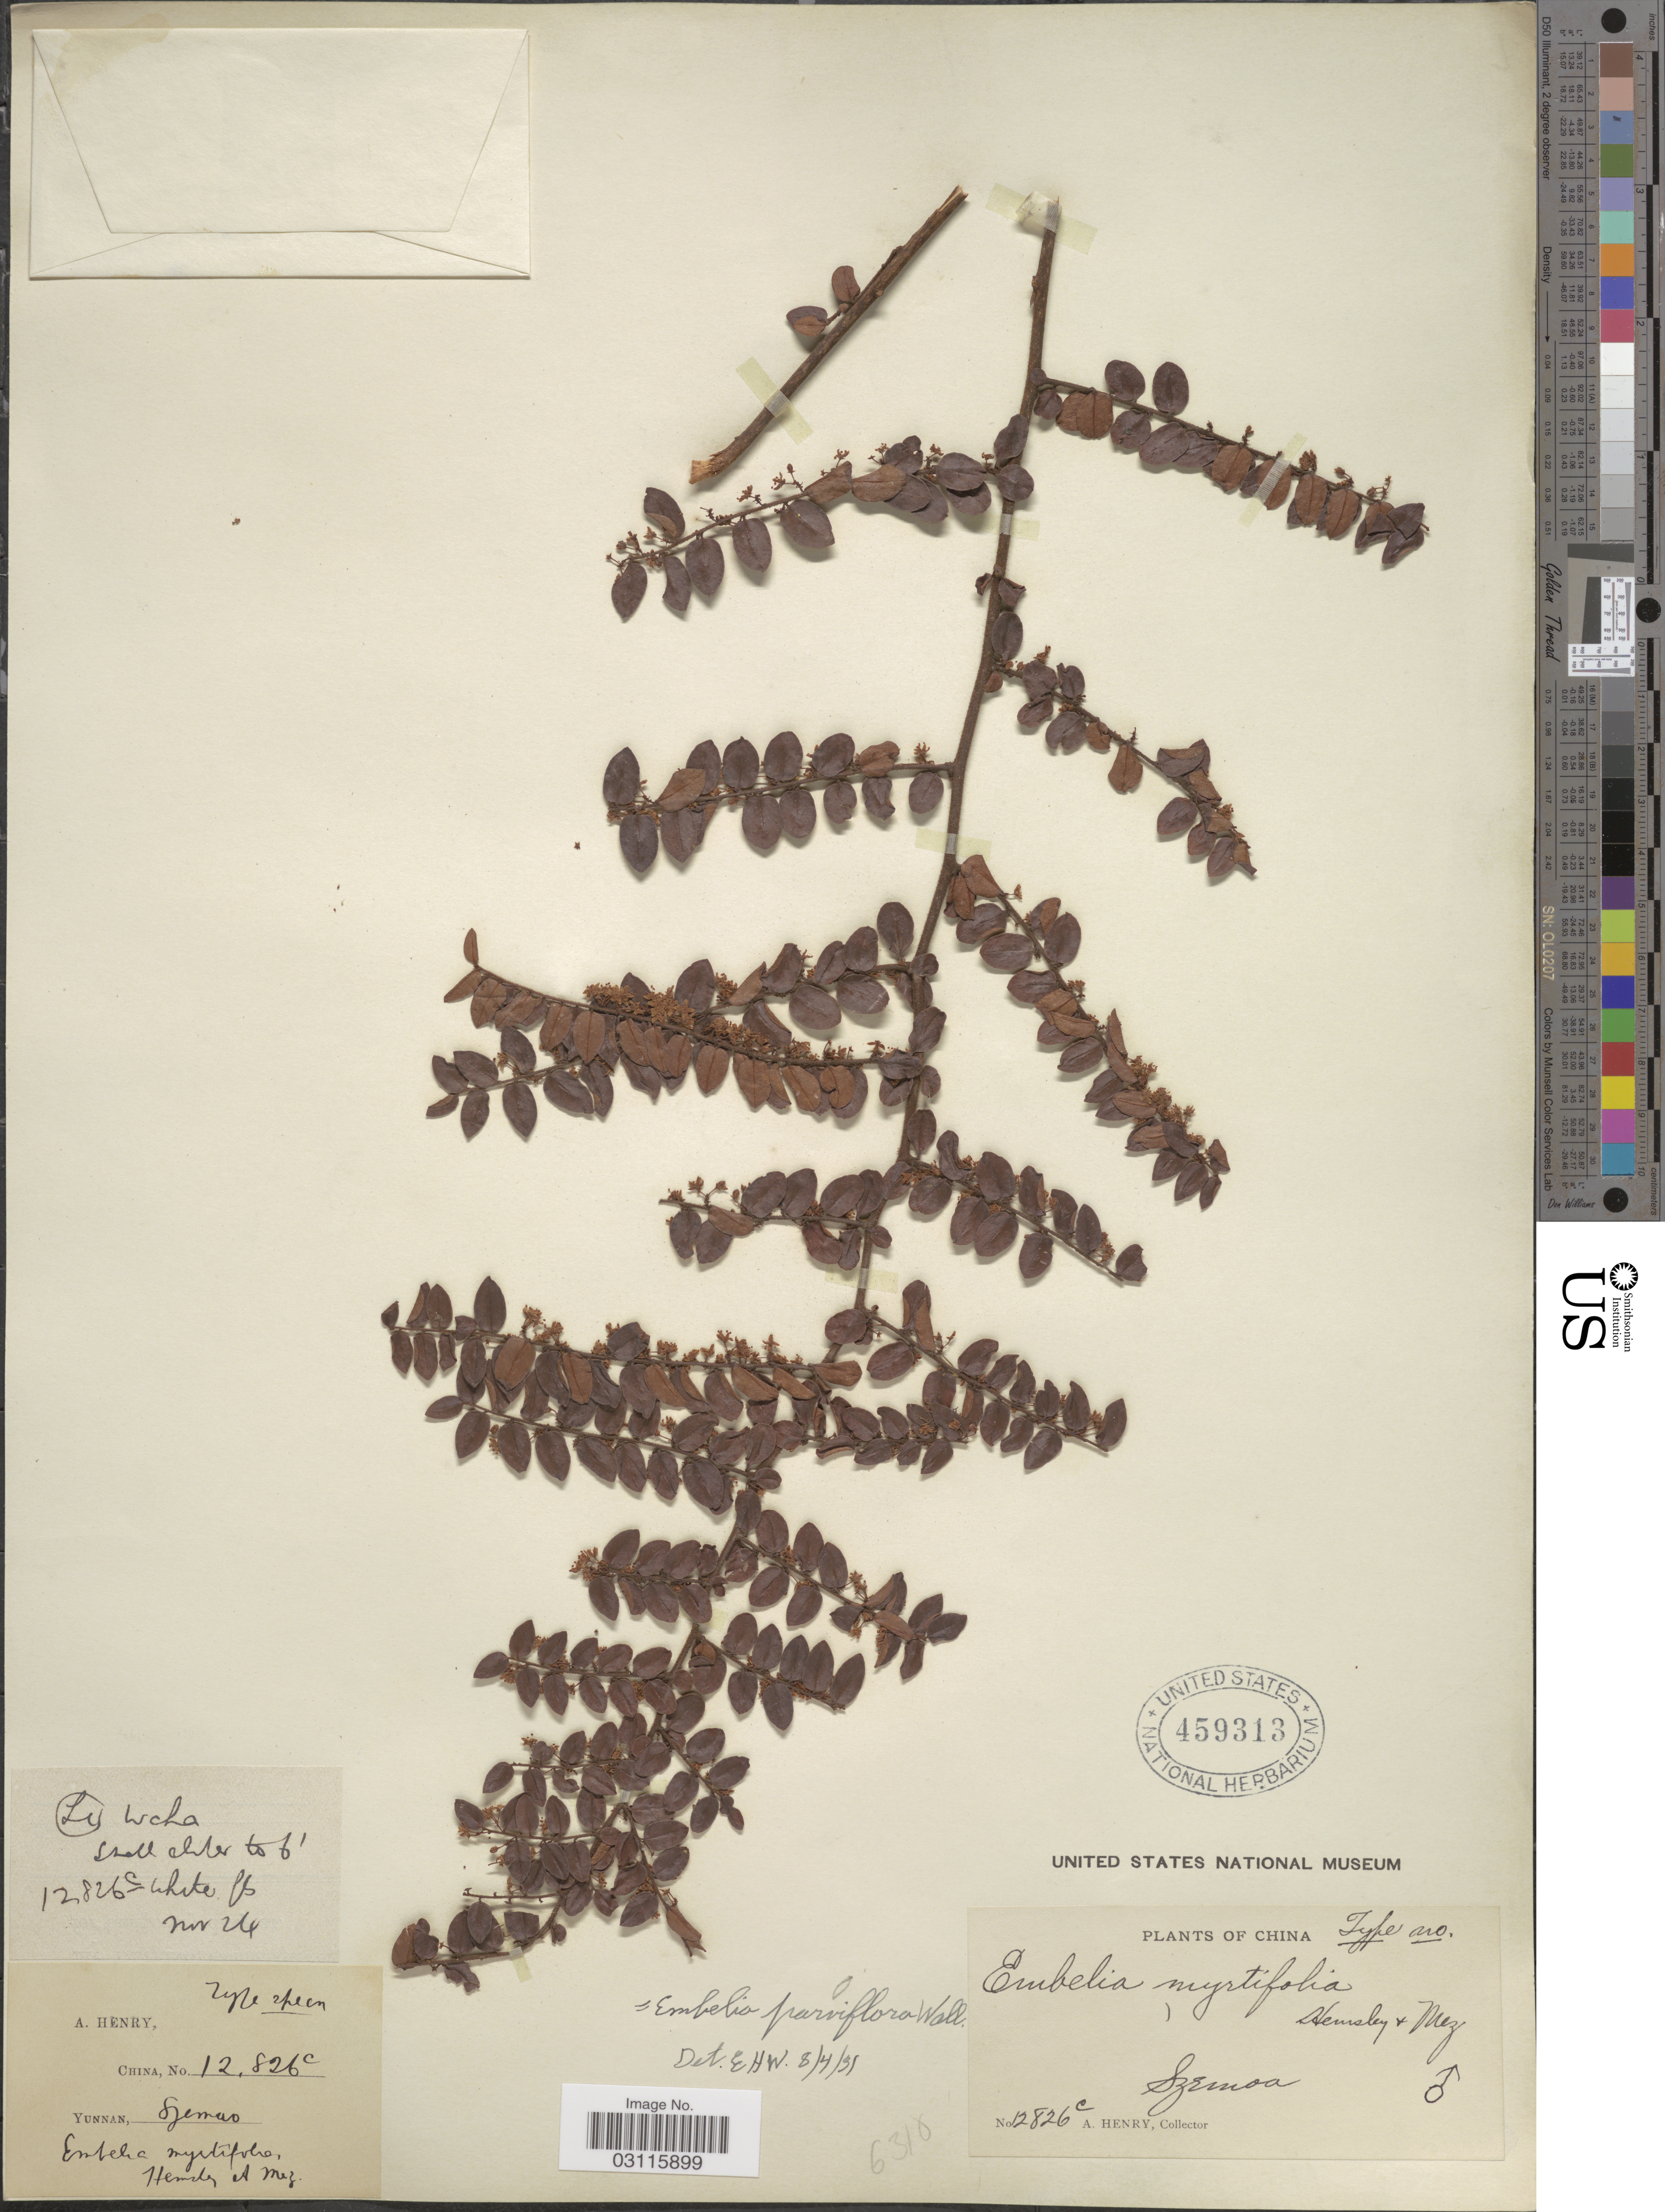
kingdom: Plantae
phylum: Tracheophyta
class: Magnoliopsida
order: Ericales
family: Primulaceae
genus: Embelia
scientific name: Embelia parviflora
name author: Wall. ex A. DC.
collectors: A. Henry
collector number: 12826 C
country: China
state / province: Yunnan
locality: Szemao. [illegible text].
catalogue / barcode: US 459313